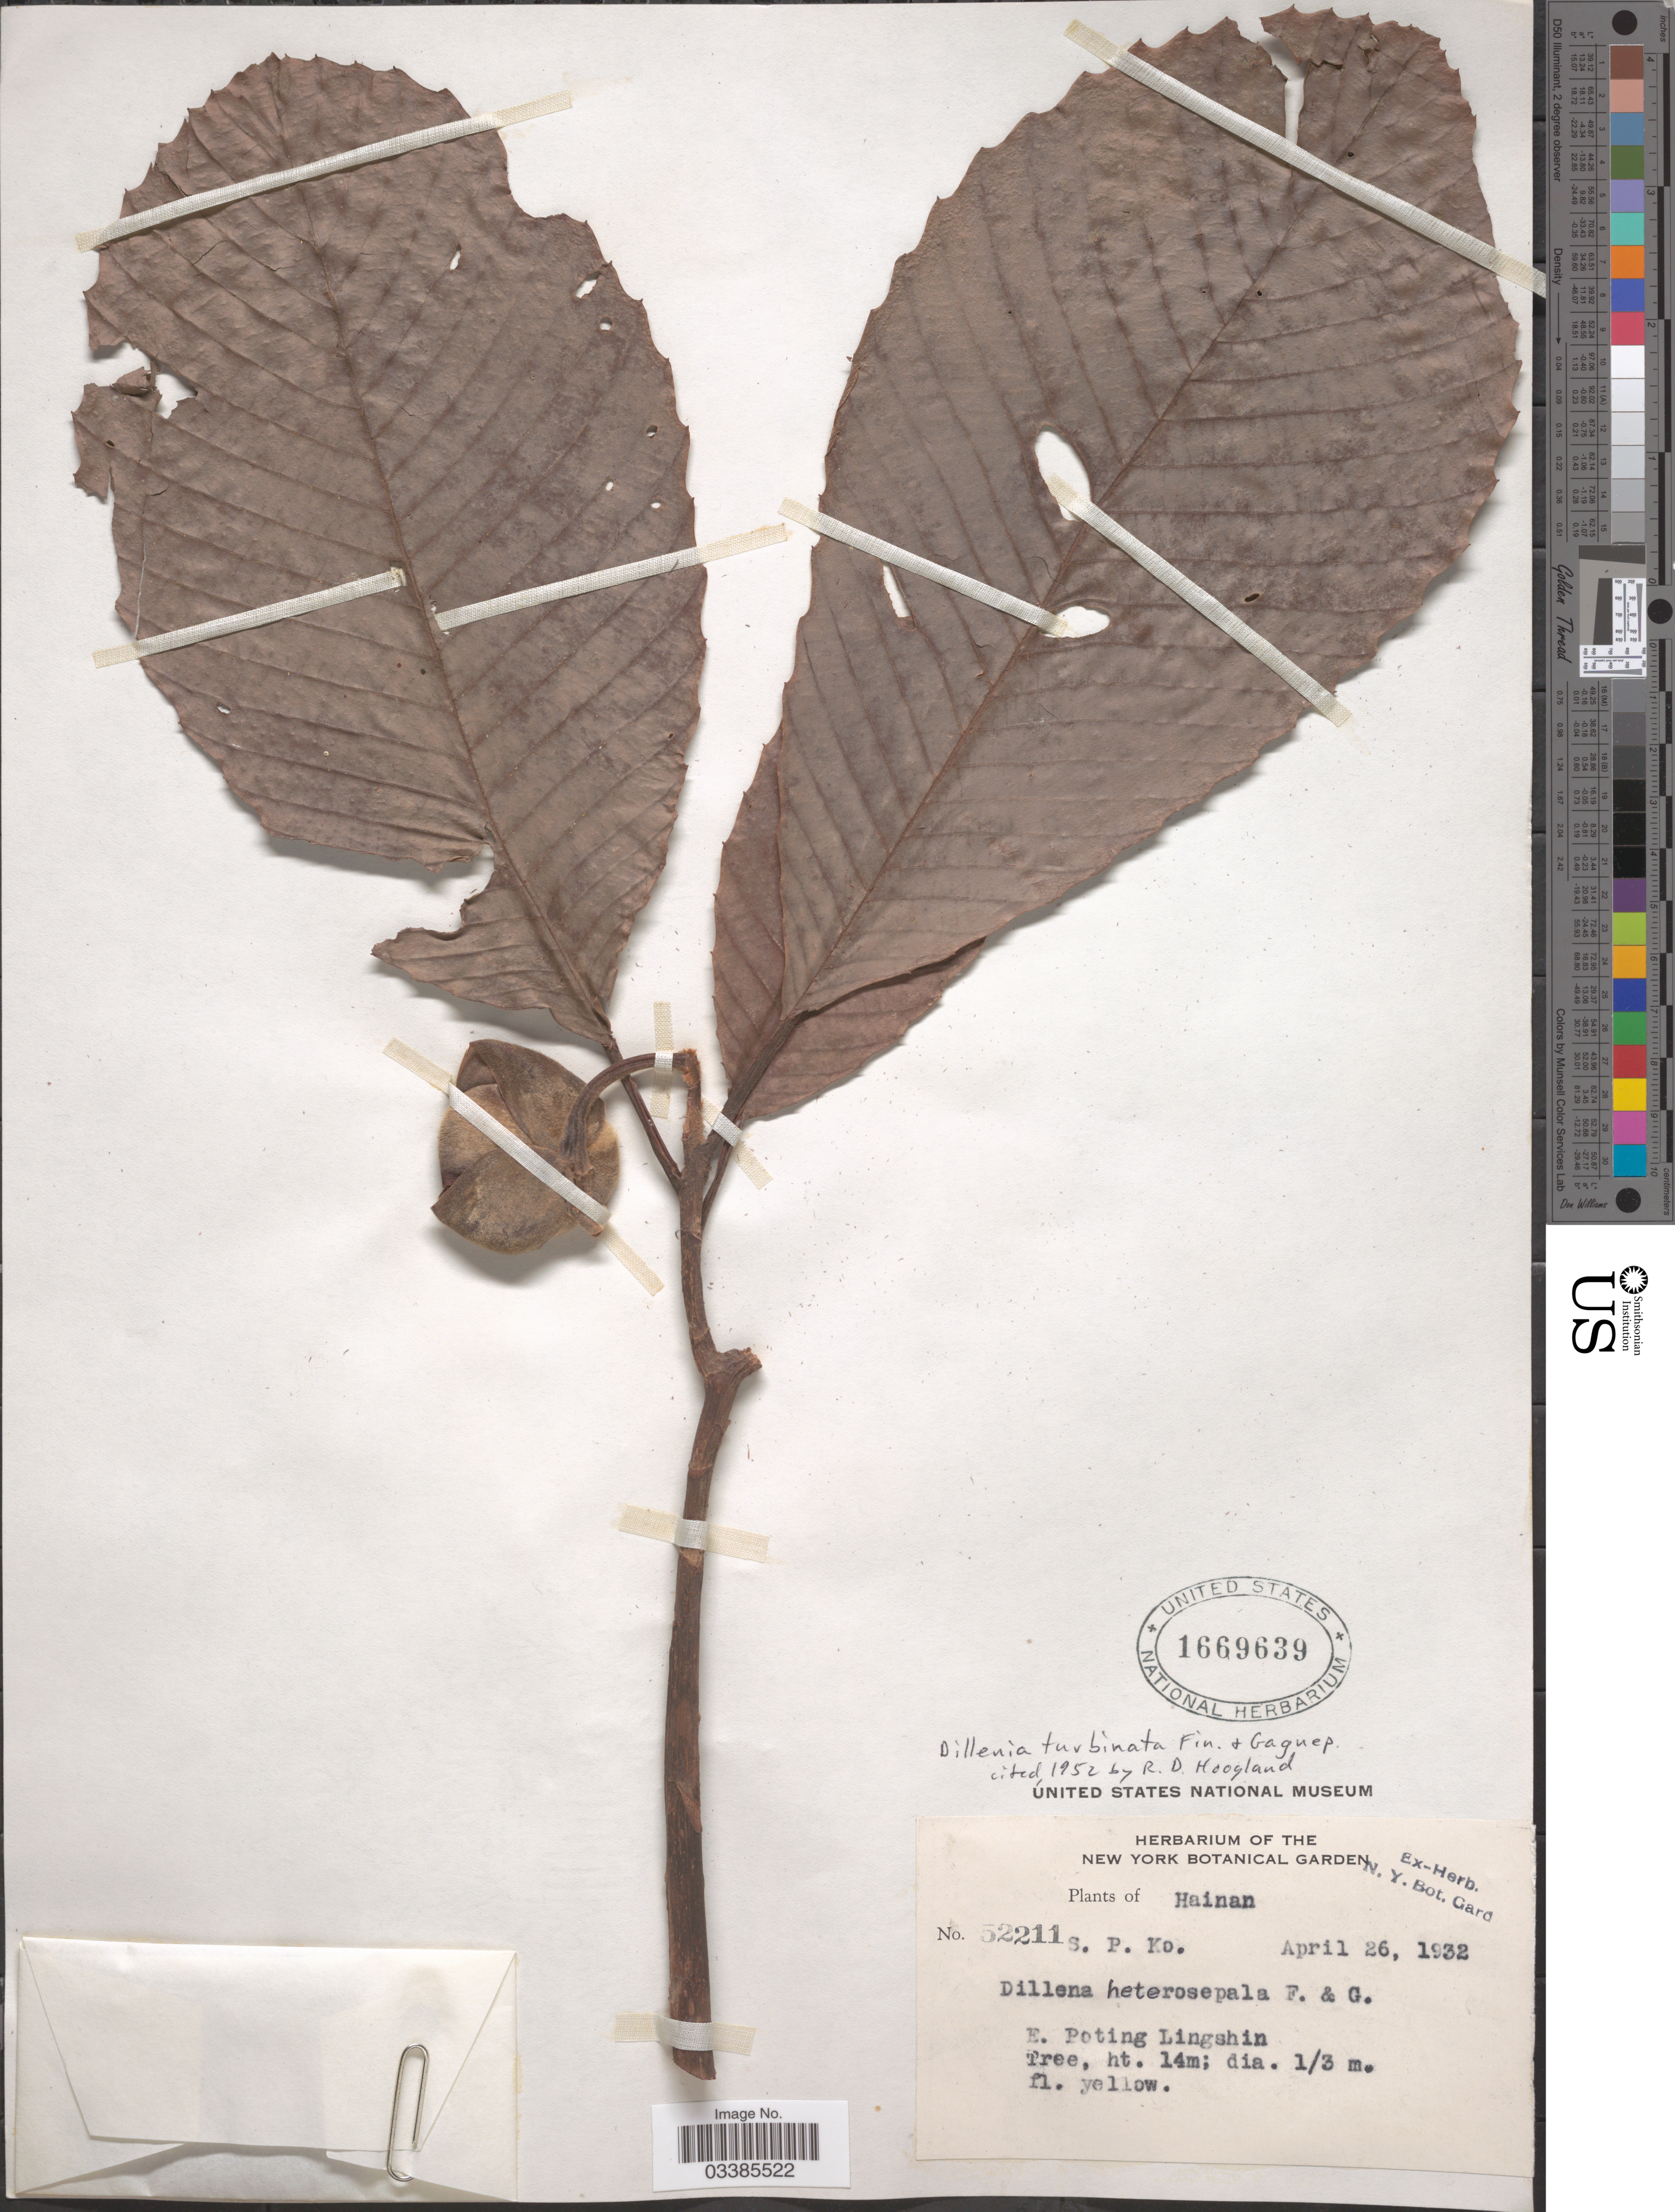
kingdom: Plantae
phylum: Tracheophyta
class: Magnoliopsida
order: Dilleniales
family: Dilleniaceae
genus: Dillenia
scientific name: Dillenia turbinata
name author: Finet & Gagnep.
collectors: S. P. Ko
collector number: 52211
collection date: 1932-04-26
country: China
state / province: Hainan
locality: E. Poting Lingshin.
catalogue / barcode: US 1669639